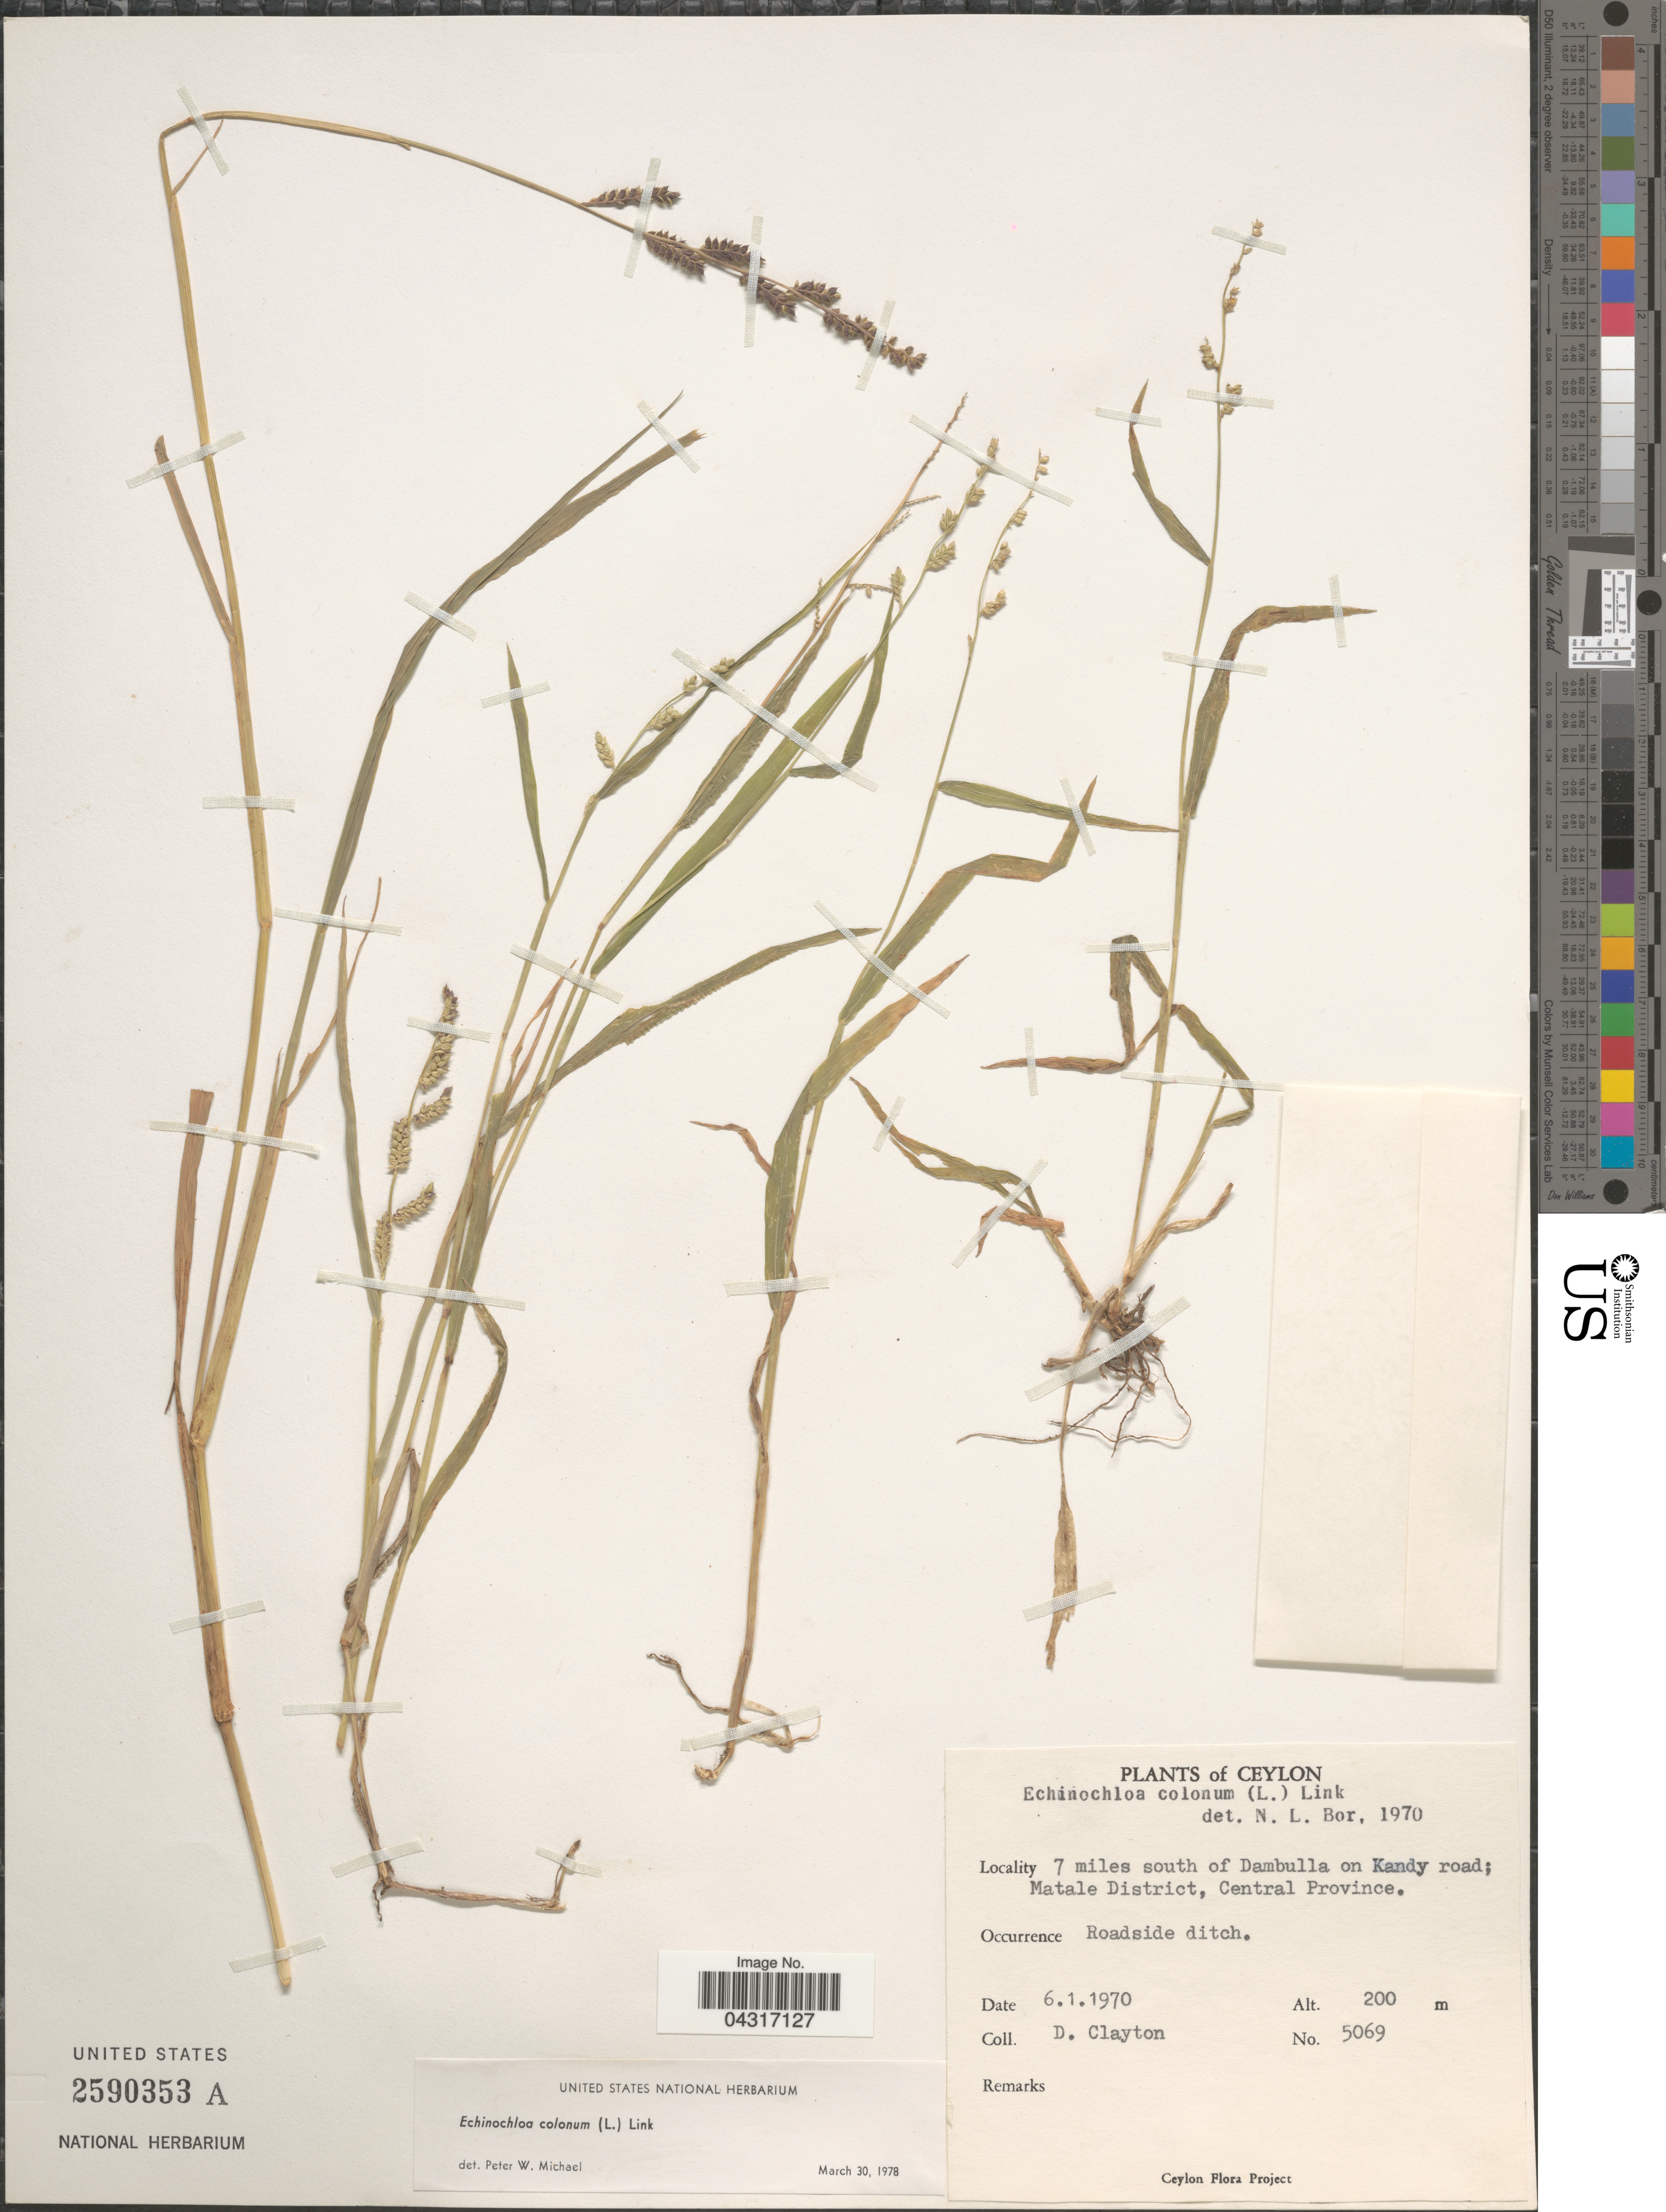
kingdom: Plantae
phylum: Tracheophyta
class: Liliopsida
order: Poales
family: Poaceae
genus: Echinochloa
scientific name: Echinochloa colona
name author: (L.) Link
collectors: D. Clayton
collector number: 5069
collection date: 1970-01-06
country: Sri Lanka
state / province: Central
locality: Ceylon. 7 miles south of Dambulla on Kandy road; Matale District.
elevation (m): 200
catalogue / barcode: US 2590353A